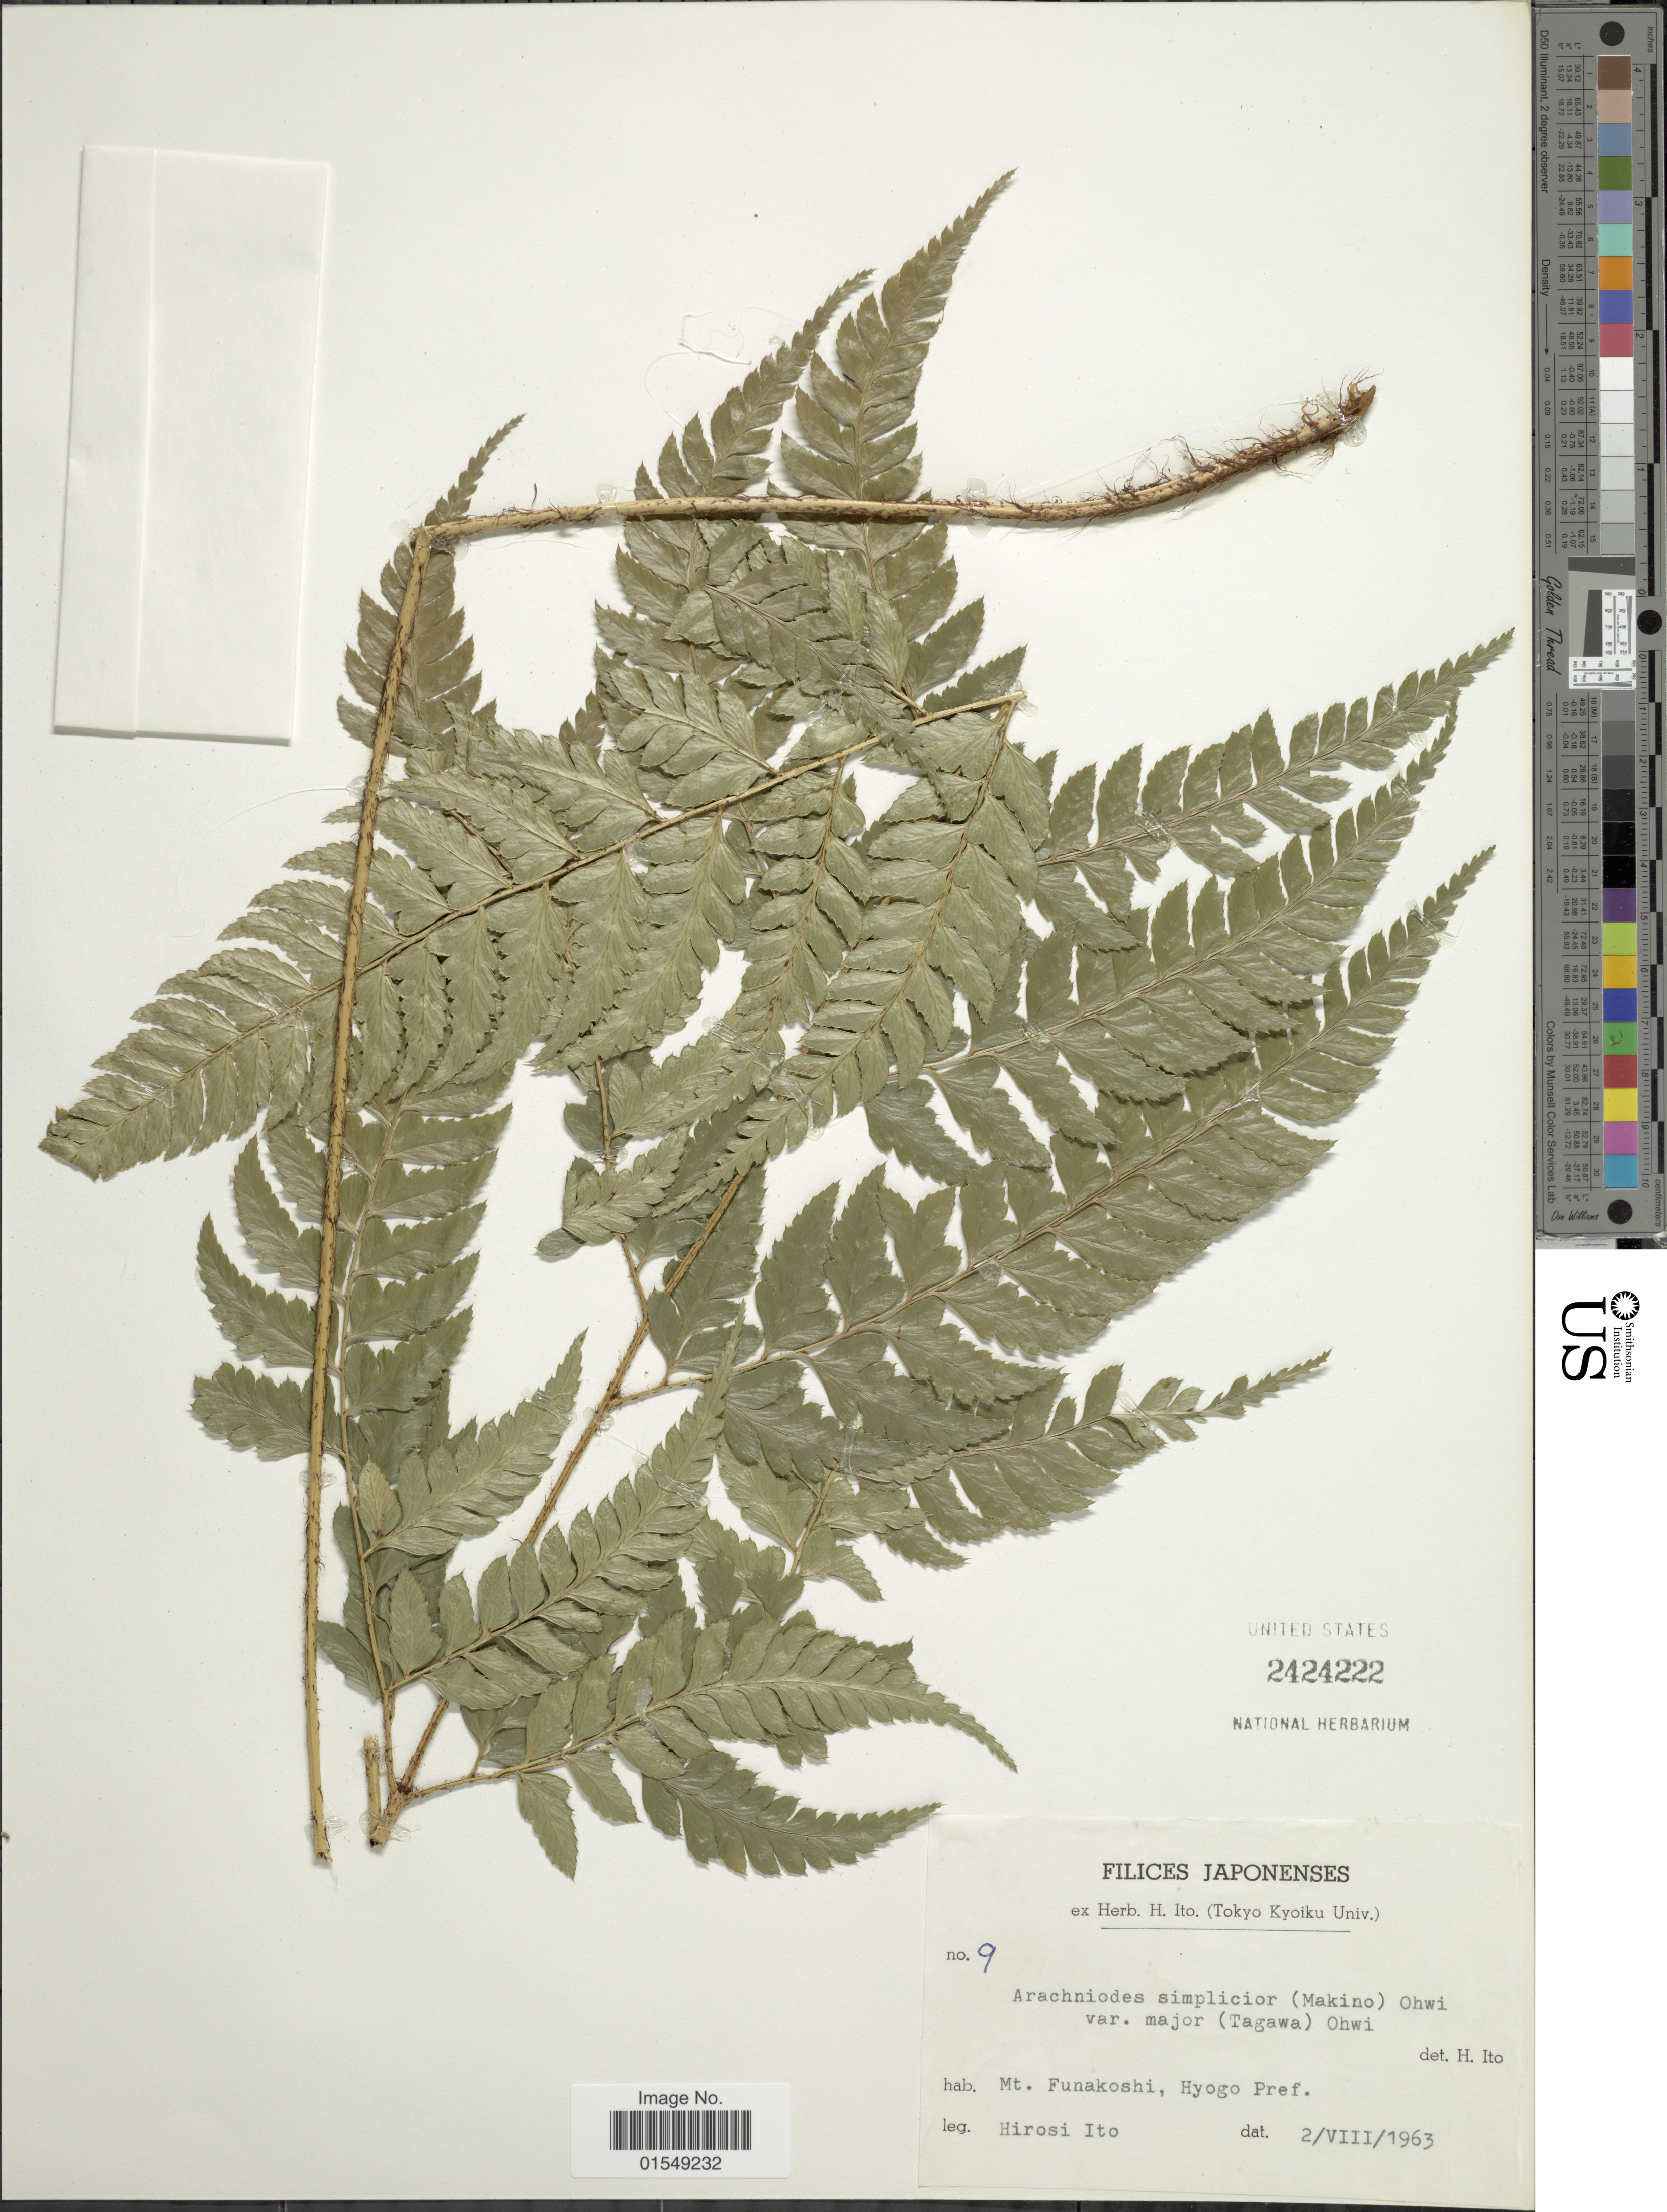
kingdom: Plantae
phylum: Tracheophyta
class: Polypodiopsida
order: Polypodiales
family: Dryopteridaceae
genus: Arachniodes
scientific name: Arachniodes simplicior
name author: (Makino) Ohwi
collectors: H. Itô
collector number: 9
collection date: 1963-08-02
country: Japan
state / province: Hyogo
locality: Japonenses, Mt. Funakoshi, Hyogo Pref.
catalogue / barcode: US 2424222